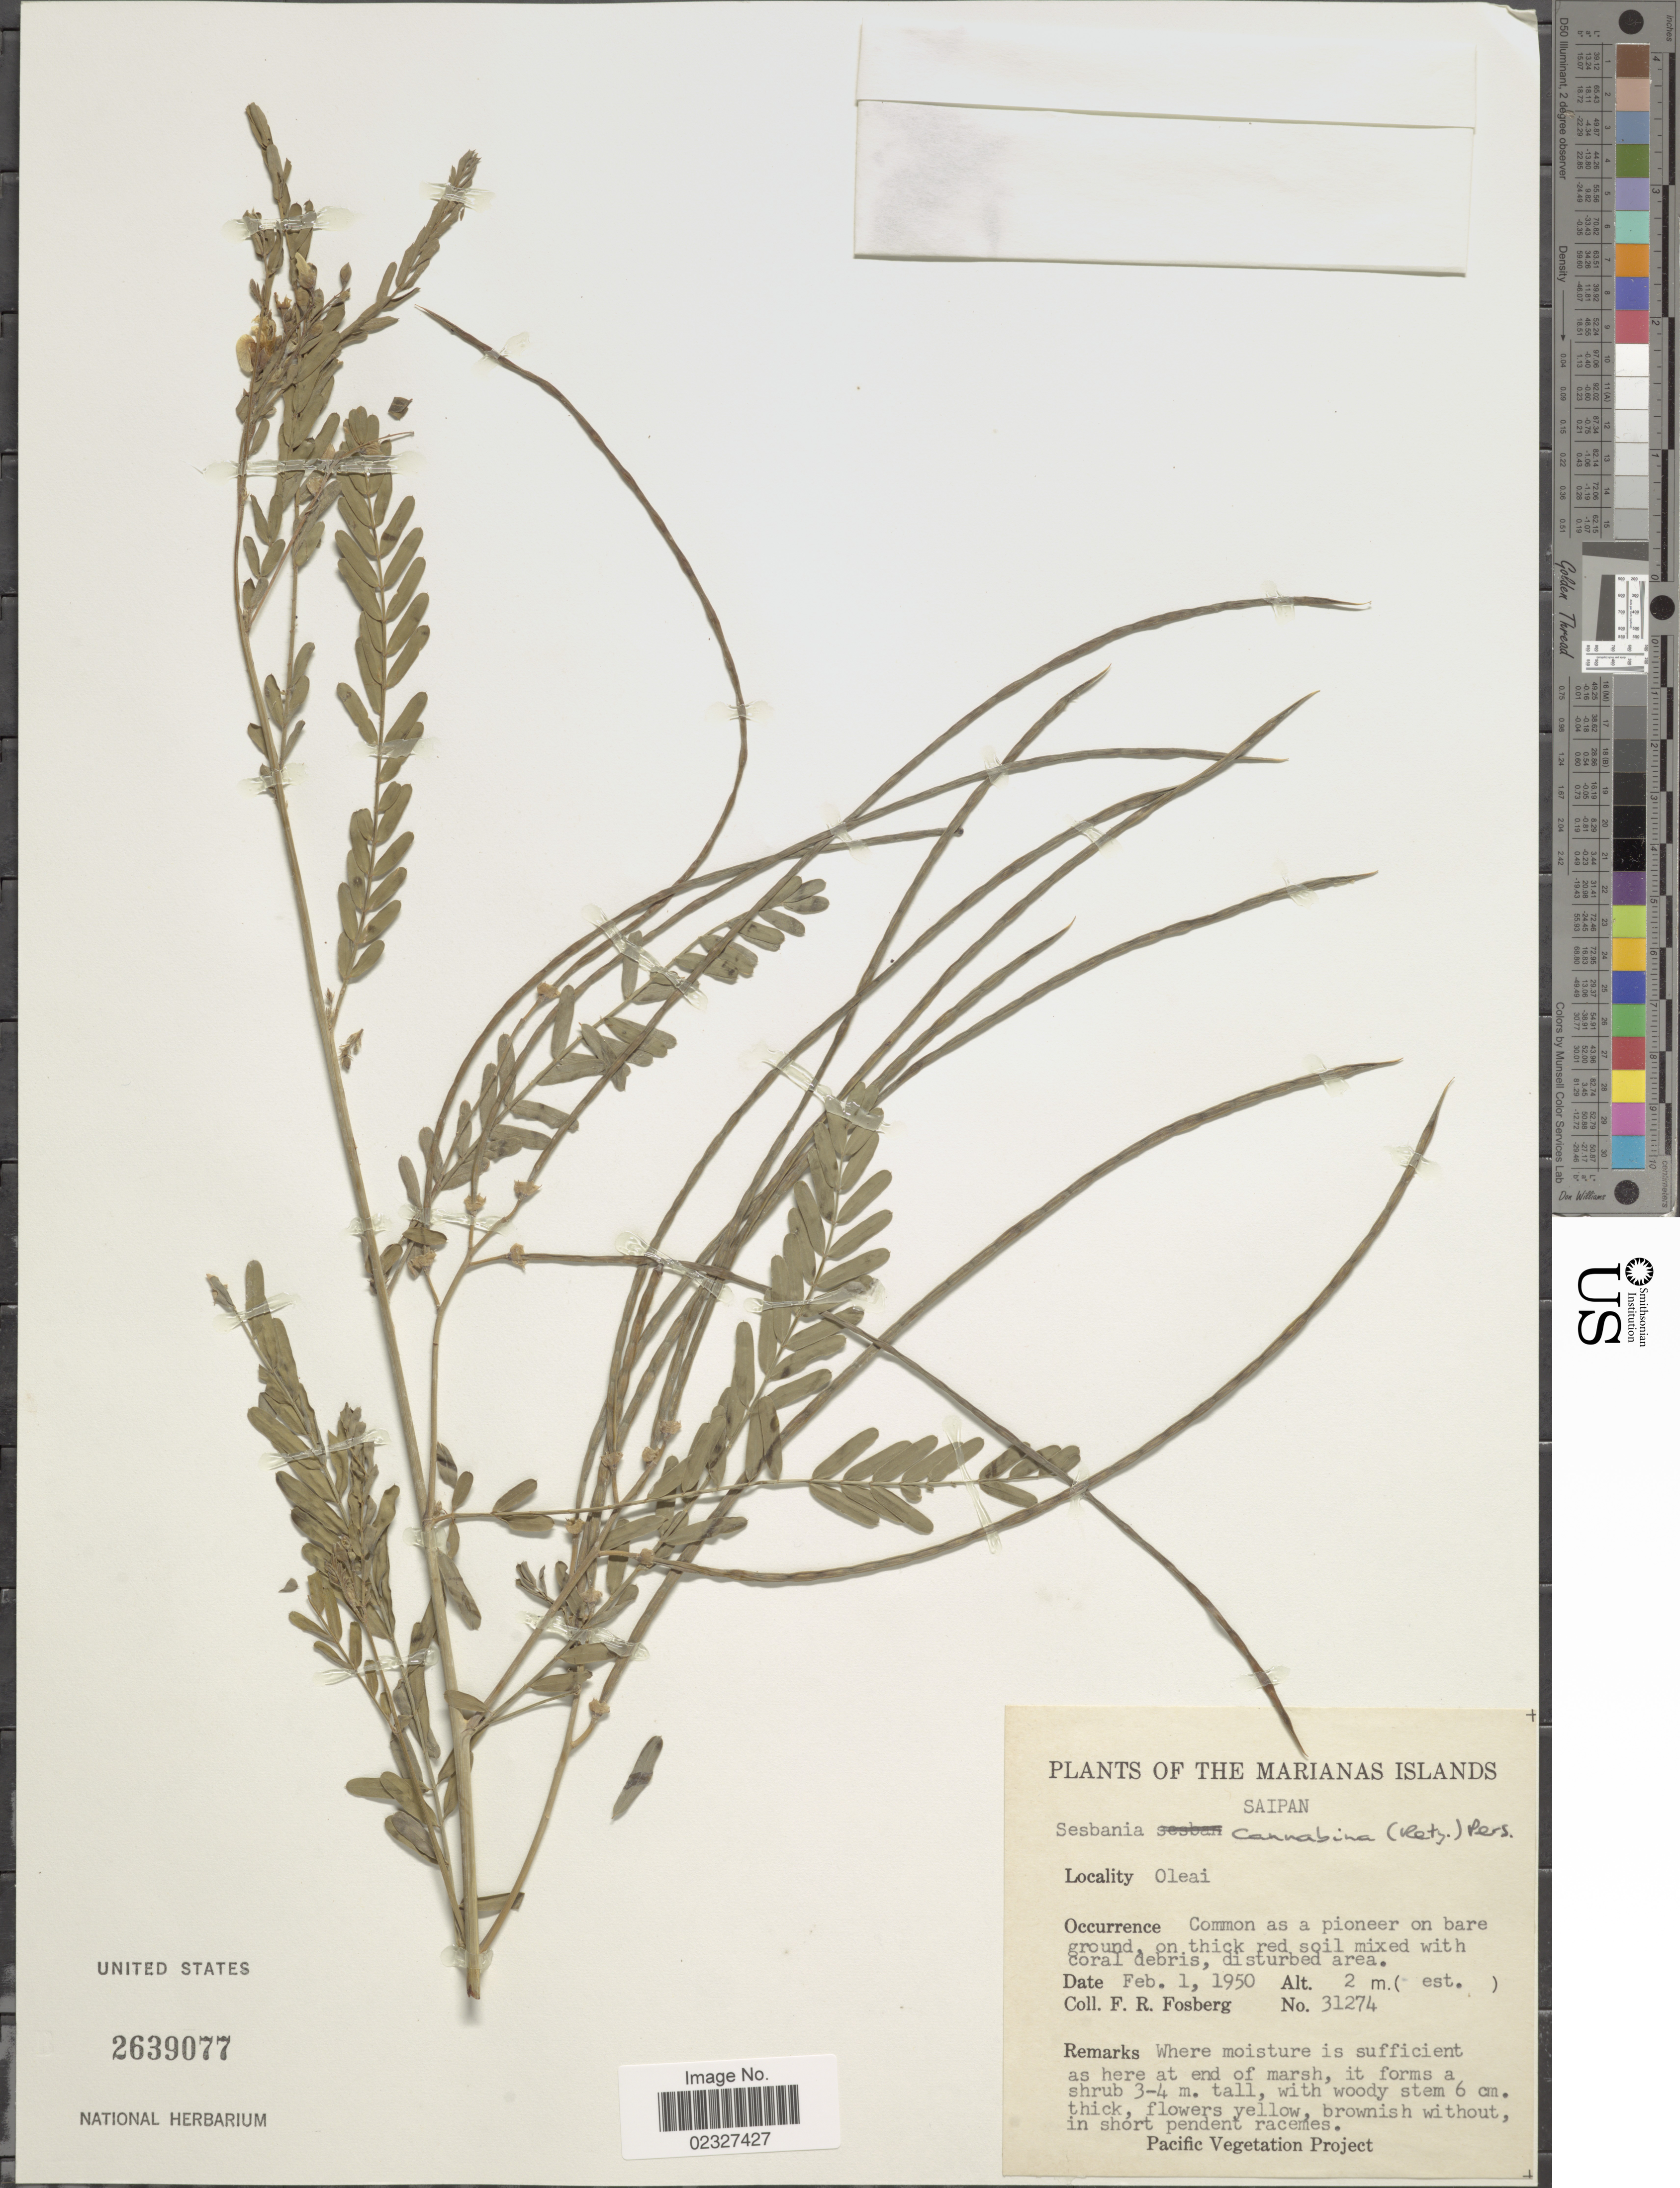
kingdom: Plantae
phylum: Tracheophyta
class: Magnoliopsida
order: Fabales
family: Fabaceae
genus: Sesbania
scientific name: Sesbania cannabina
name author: (Retz.) Poir.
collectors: F. R. Fosberg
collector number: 31274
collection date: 1950-02-01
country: Northern Mariana Islands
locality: Marianas Islands, Saipan, Oleai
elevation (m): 2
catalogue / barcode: US 2639077